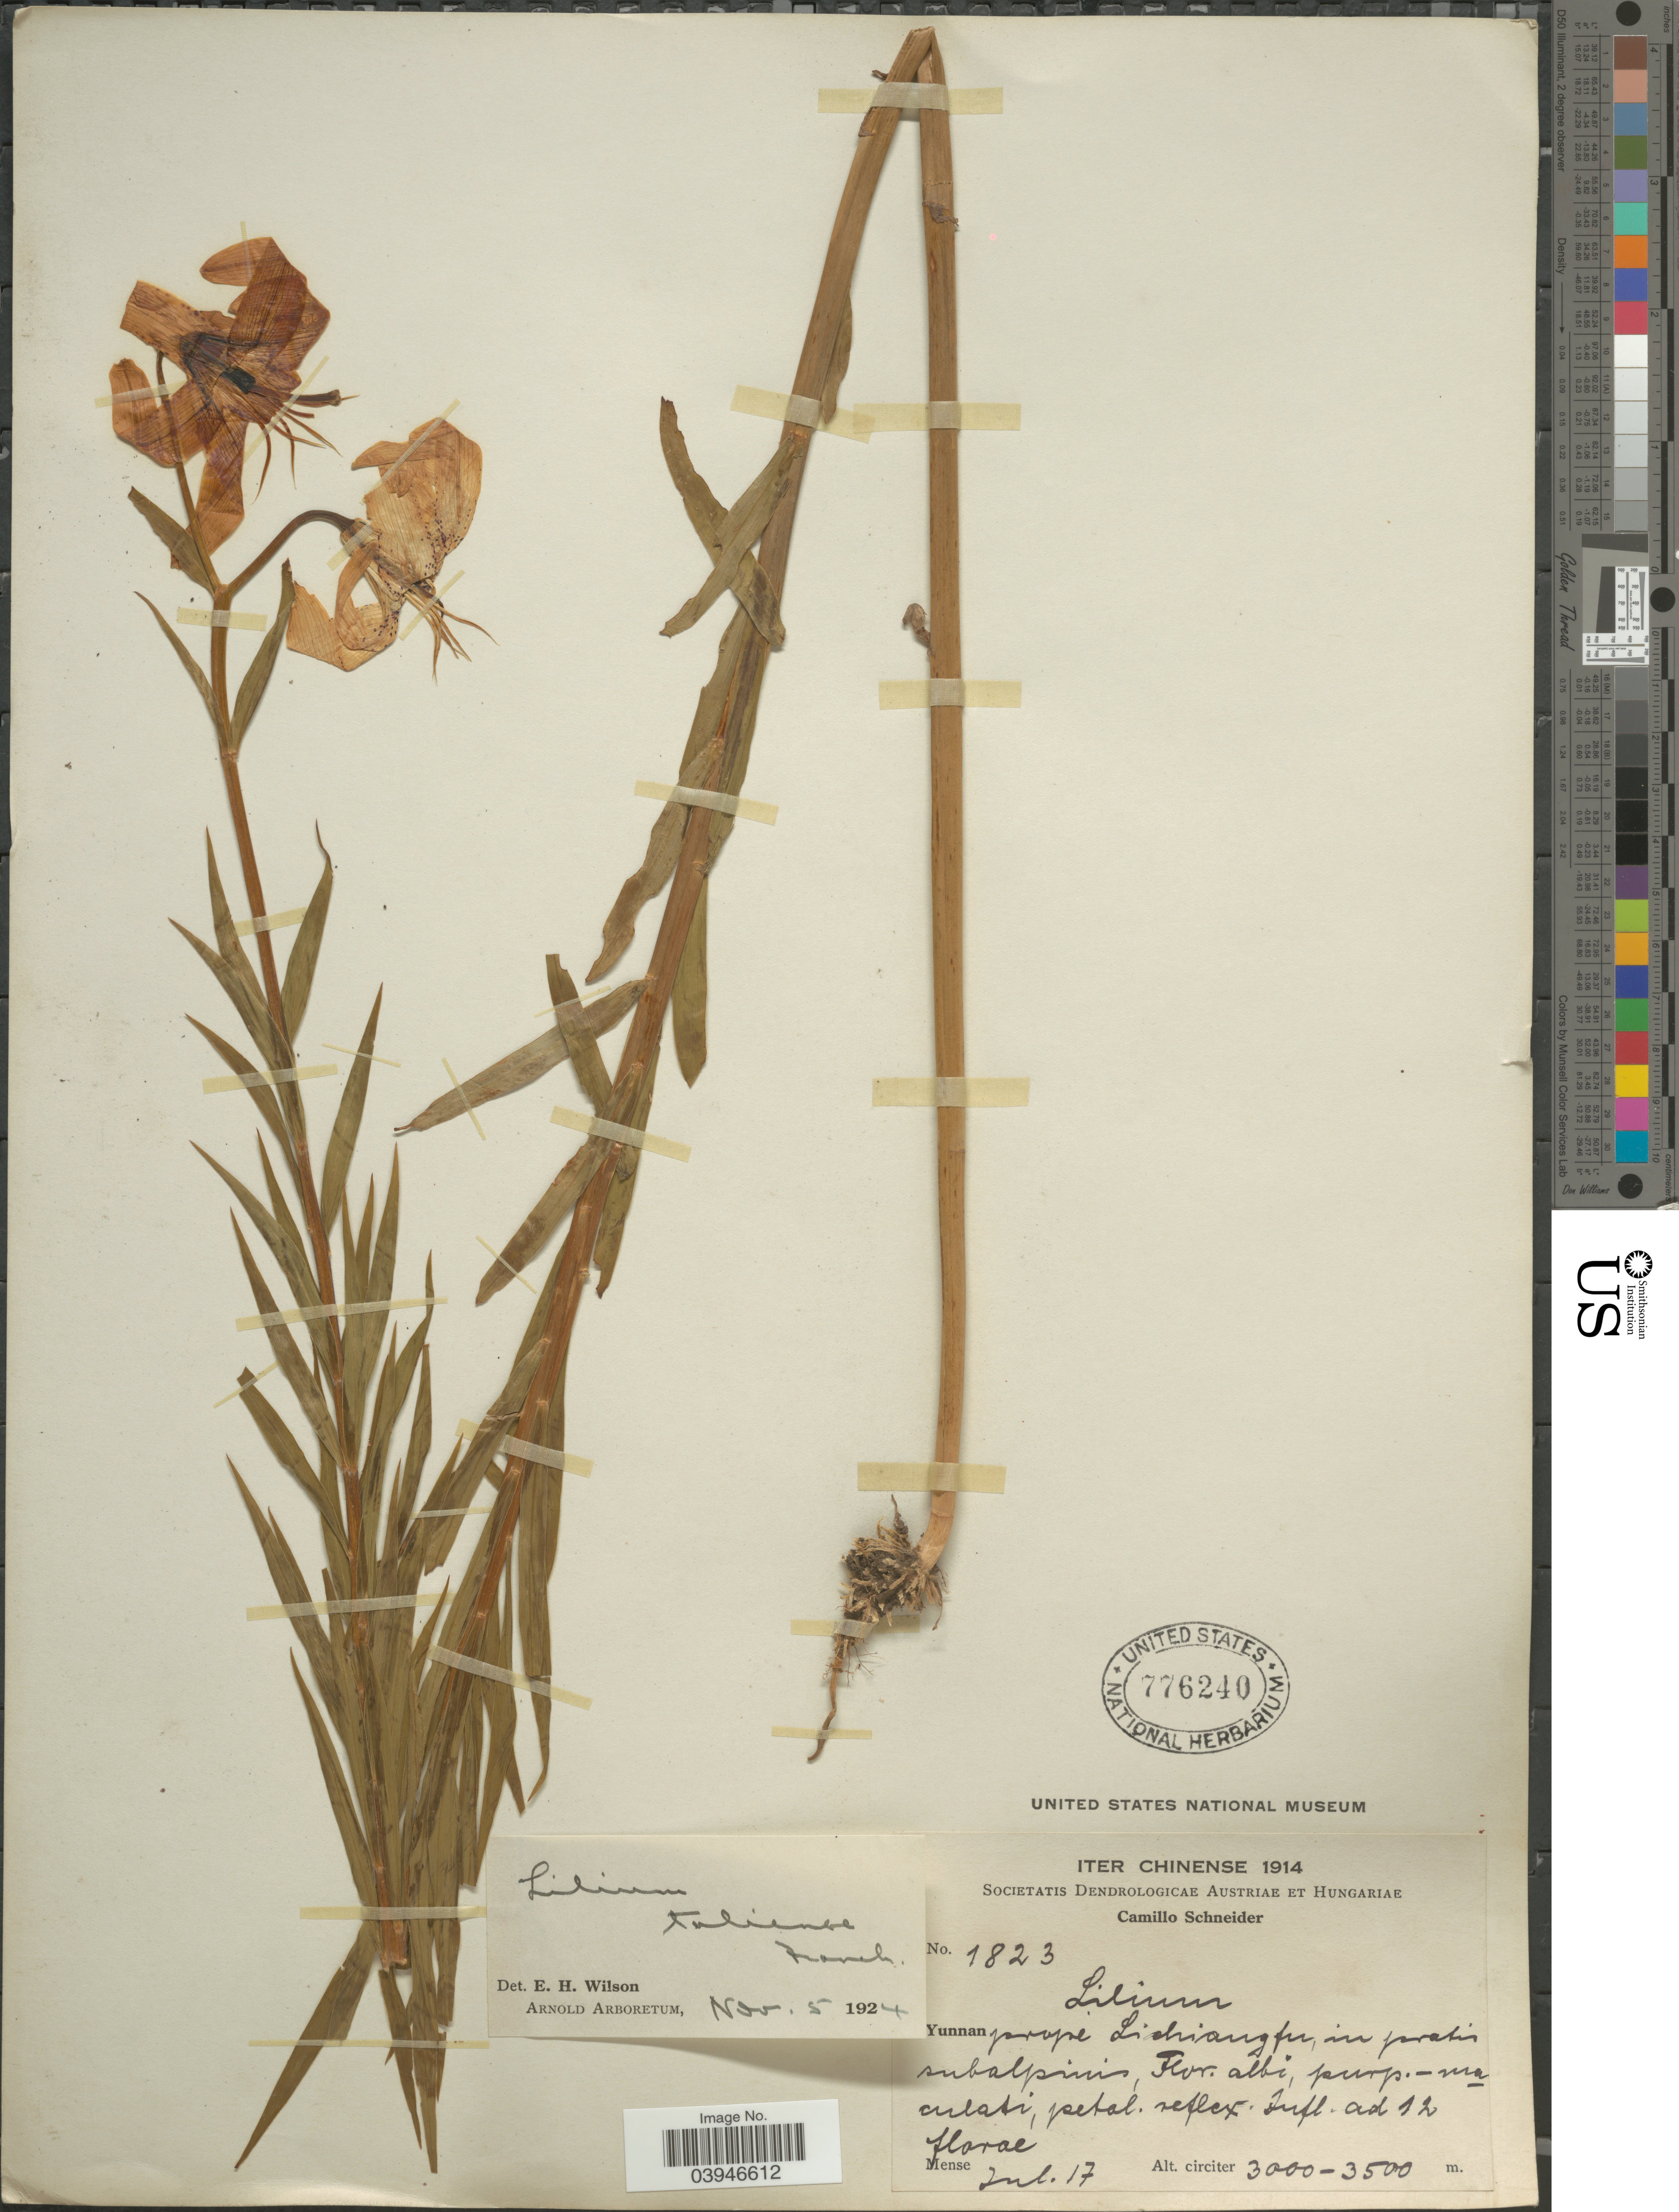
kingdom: Plantae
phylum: Tracheophyta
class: Liliopsida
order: Liliales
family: Liliaceae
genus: Lilium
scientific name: Lilium taliense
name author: Franch.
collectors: C. K. Schneider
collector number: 1823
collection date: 1914-07-17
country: China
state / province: Yunnan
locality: Prope Lichiang fu, in pratis subalpinis.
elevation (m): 3000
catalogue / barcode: US 776240